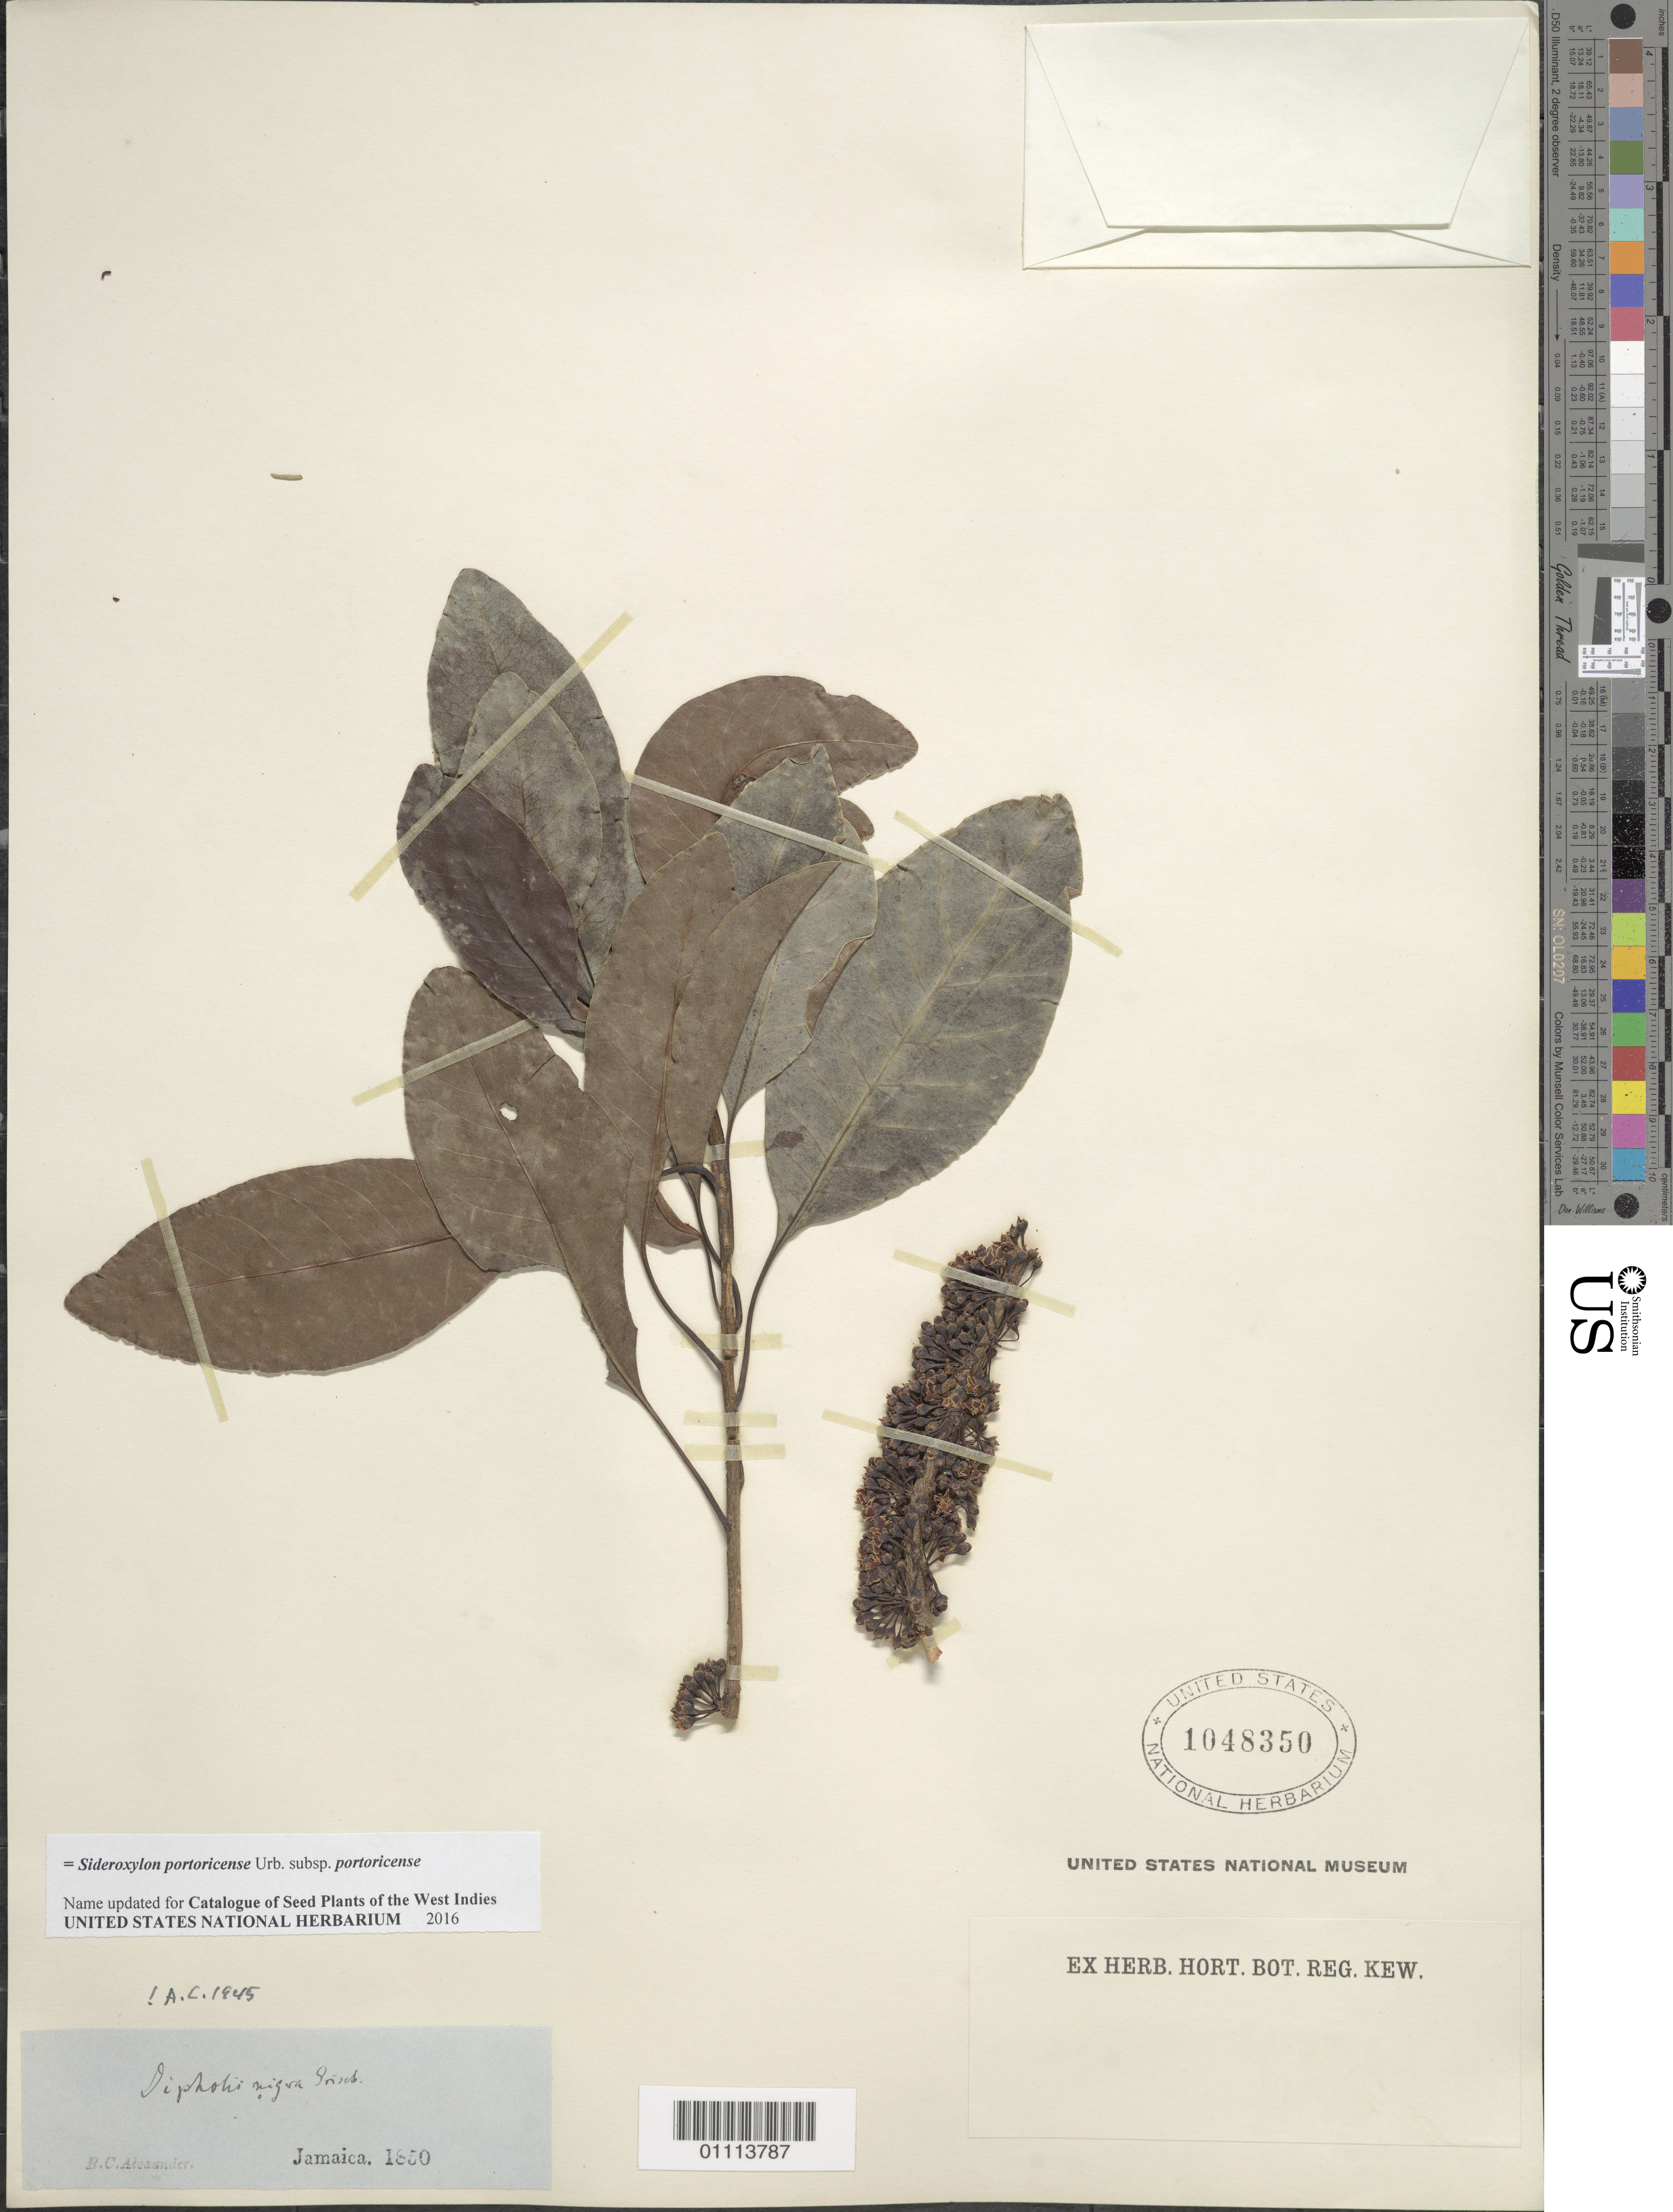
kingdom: Plantae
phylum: Tracheophyta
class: Magnoliopsida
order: Ericales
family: Sapotaceae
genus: Dipholis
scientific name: Dipholis nigra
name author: (Sw.) Griseb.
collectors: R. C. Alexander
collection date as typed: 1850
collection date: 1850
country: Jamaica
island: Jamaica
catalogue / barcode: US 1048350